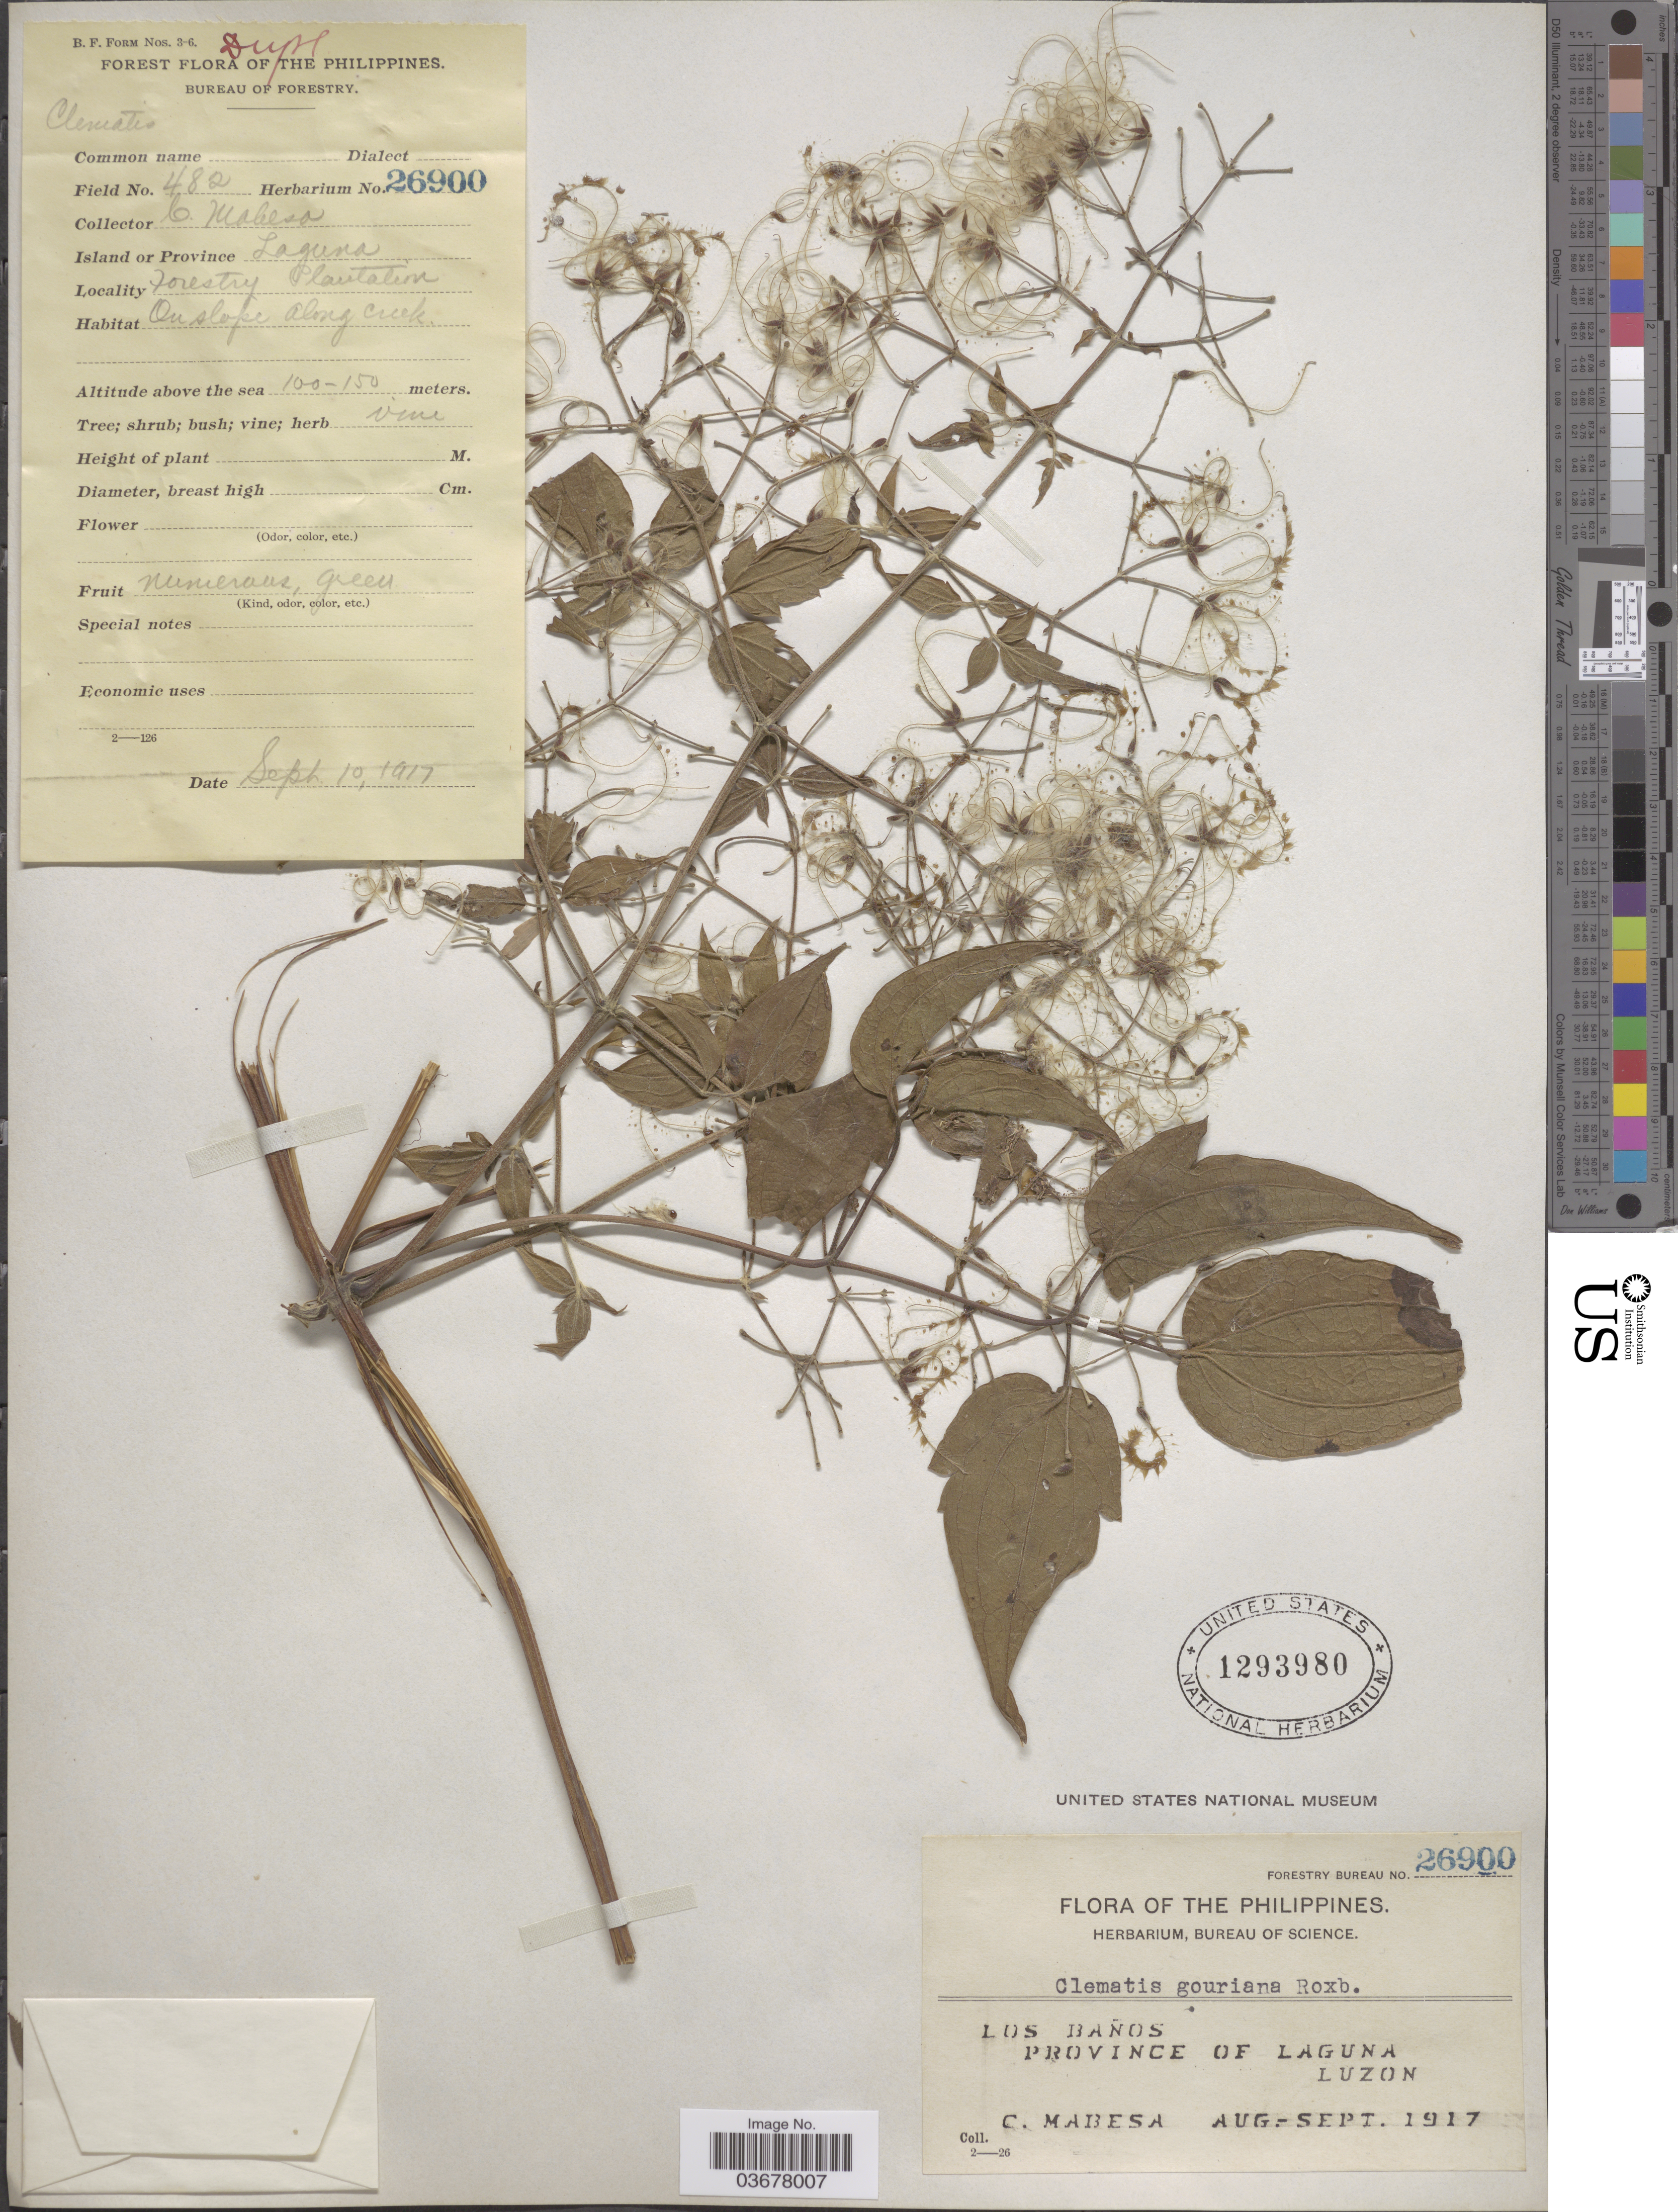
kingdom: Plantae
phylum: Tracheophyta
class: Magnoliopsida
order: Ranunculales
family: Ranunculaceae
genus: Clematis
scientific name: Clematis gouriana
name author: Roxb. ex DC.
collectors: C. Mabesa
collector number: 482/Forestry Bureau 26900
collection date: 1917-08/1917-09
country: Philippines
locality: Forestry Plantion. Los Baños. Province of Laguna. Luzon.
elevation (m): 100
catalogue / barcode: US 1293980